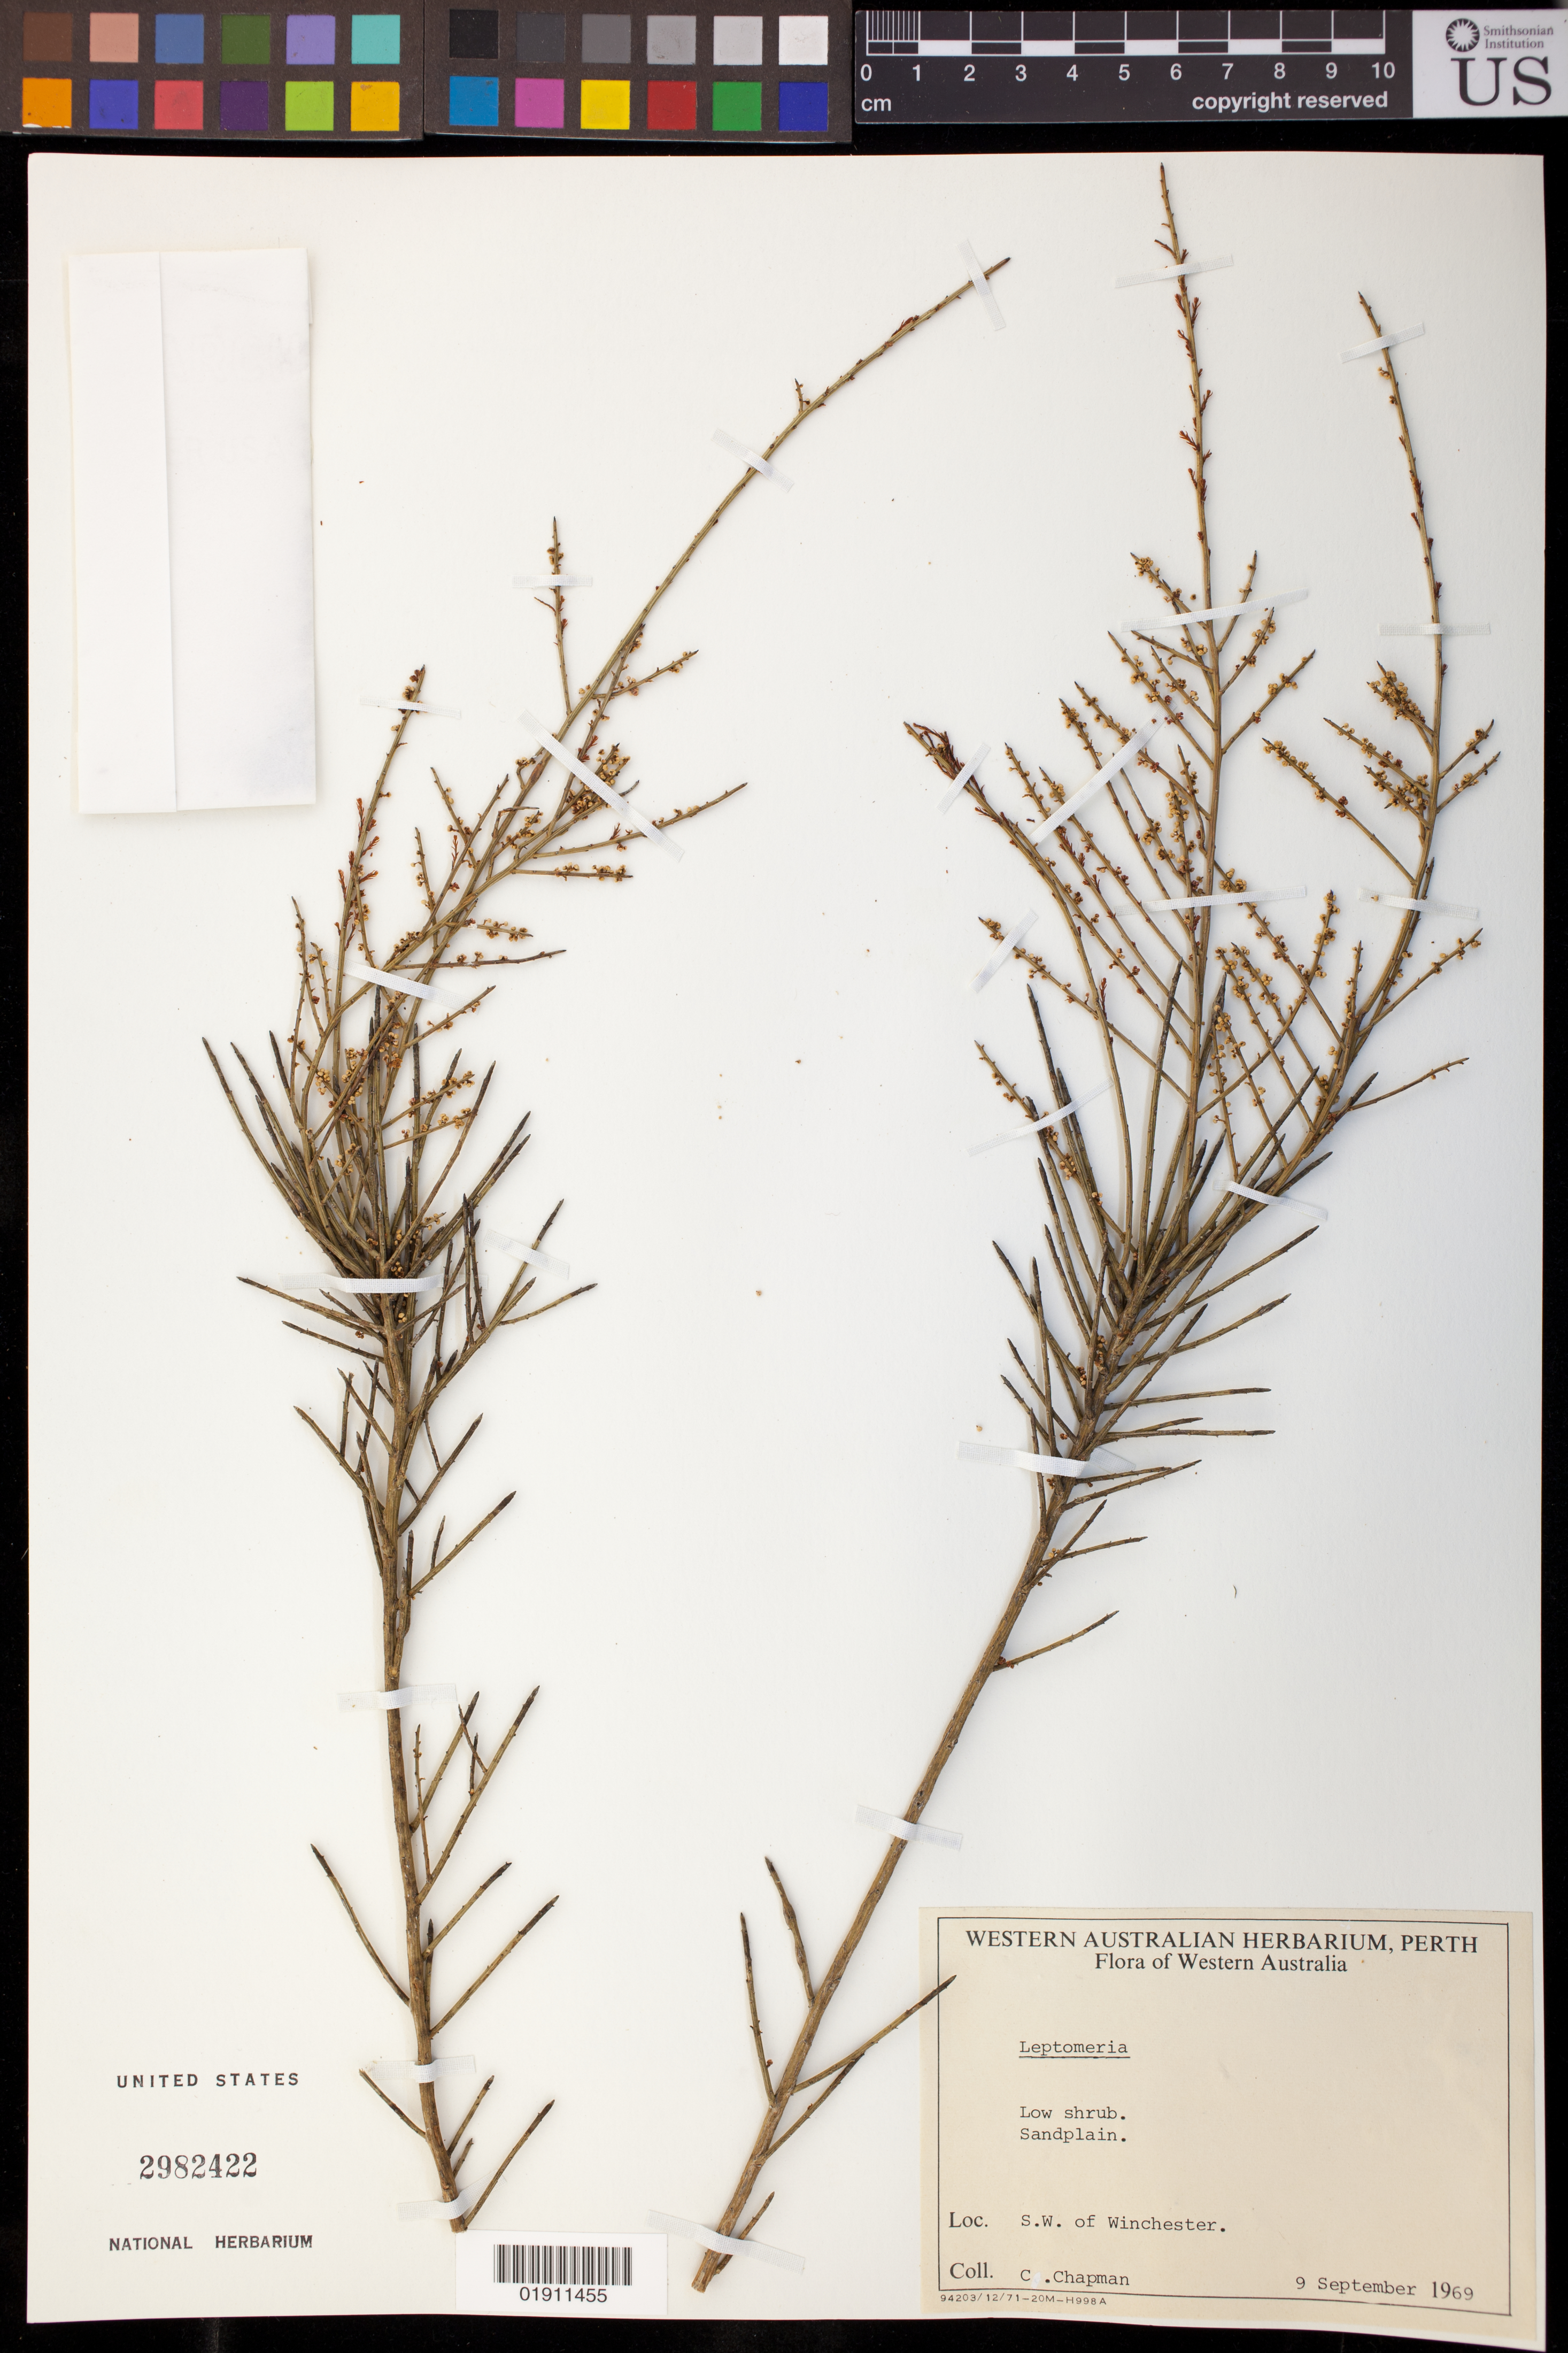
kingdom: Plantae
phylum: Tracheophyta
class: Magnoliopsida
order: Santalales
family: Amphorogynaceae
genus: Leptomeria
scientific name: Leptomeria sp.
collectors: C. Chapman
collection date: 1969-09-09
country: Australia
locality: S.W. of Winchester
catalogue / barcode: US 2982422